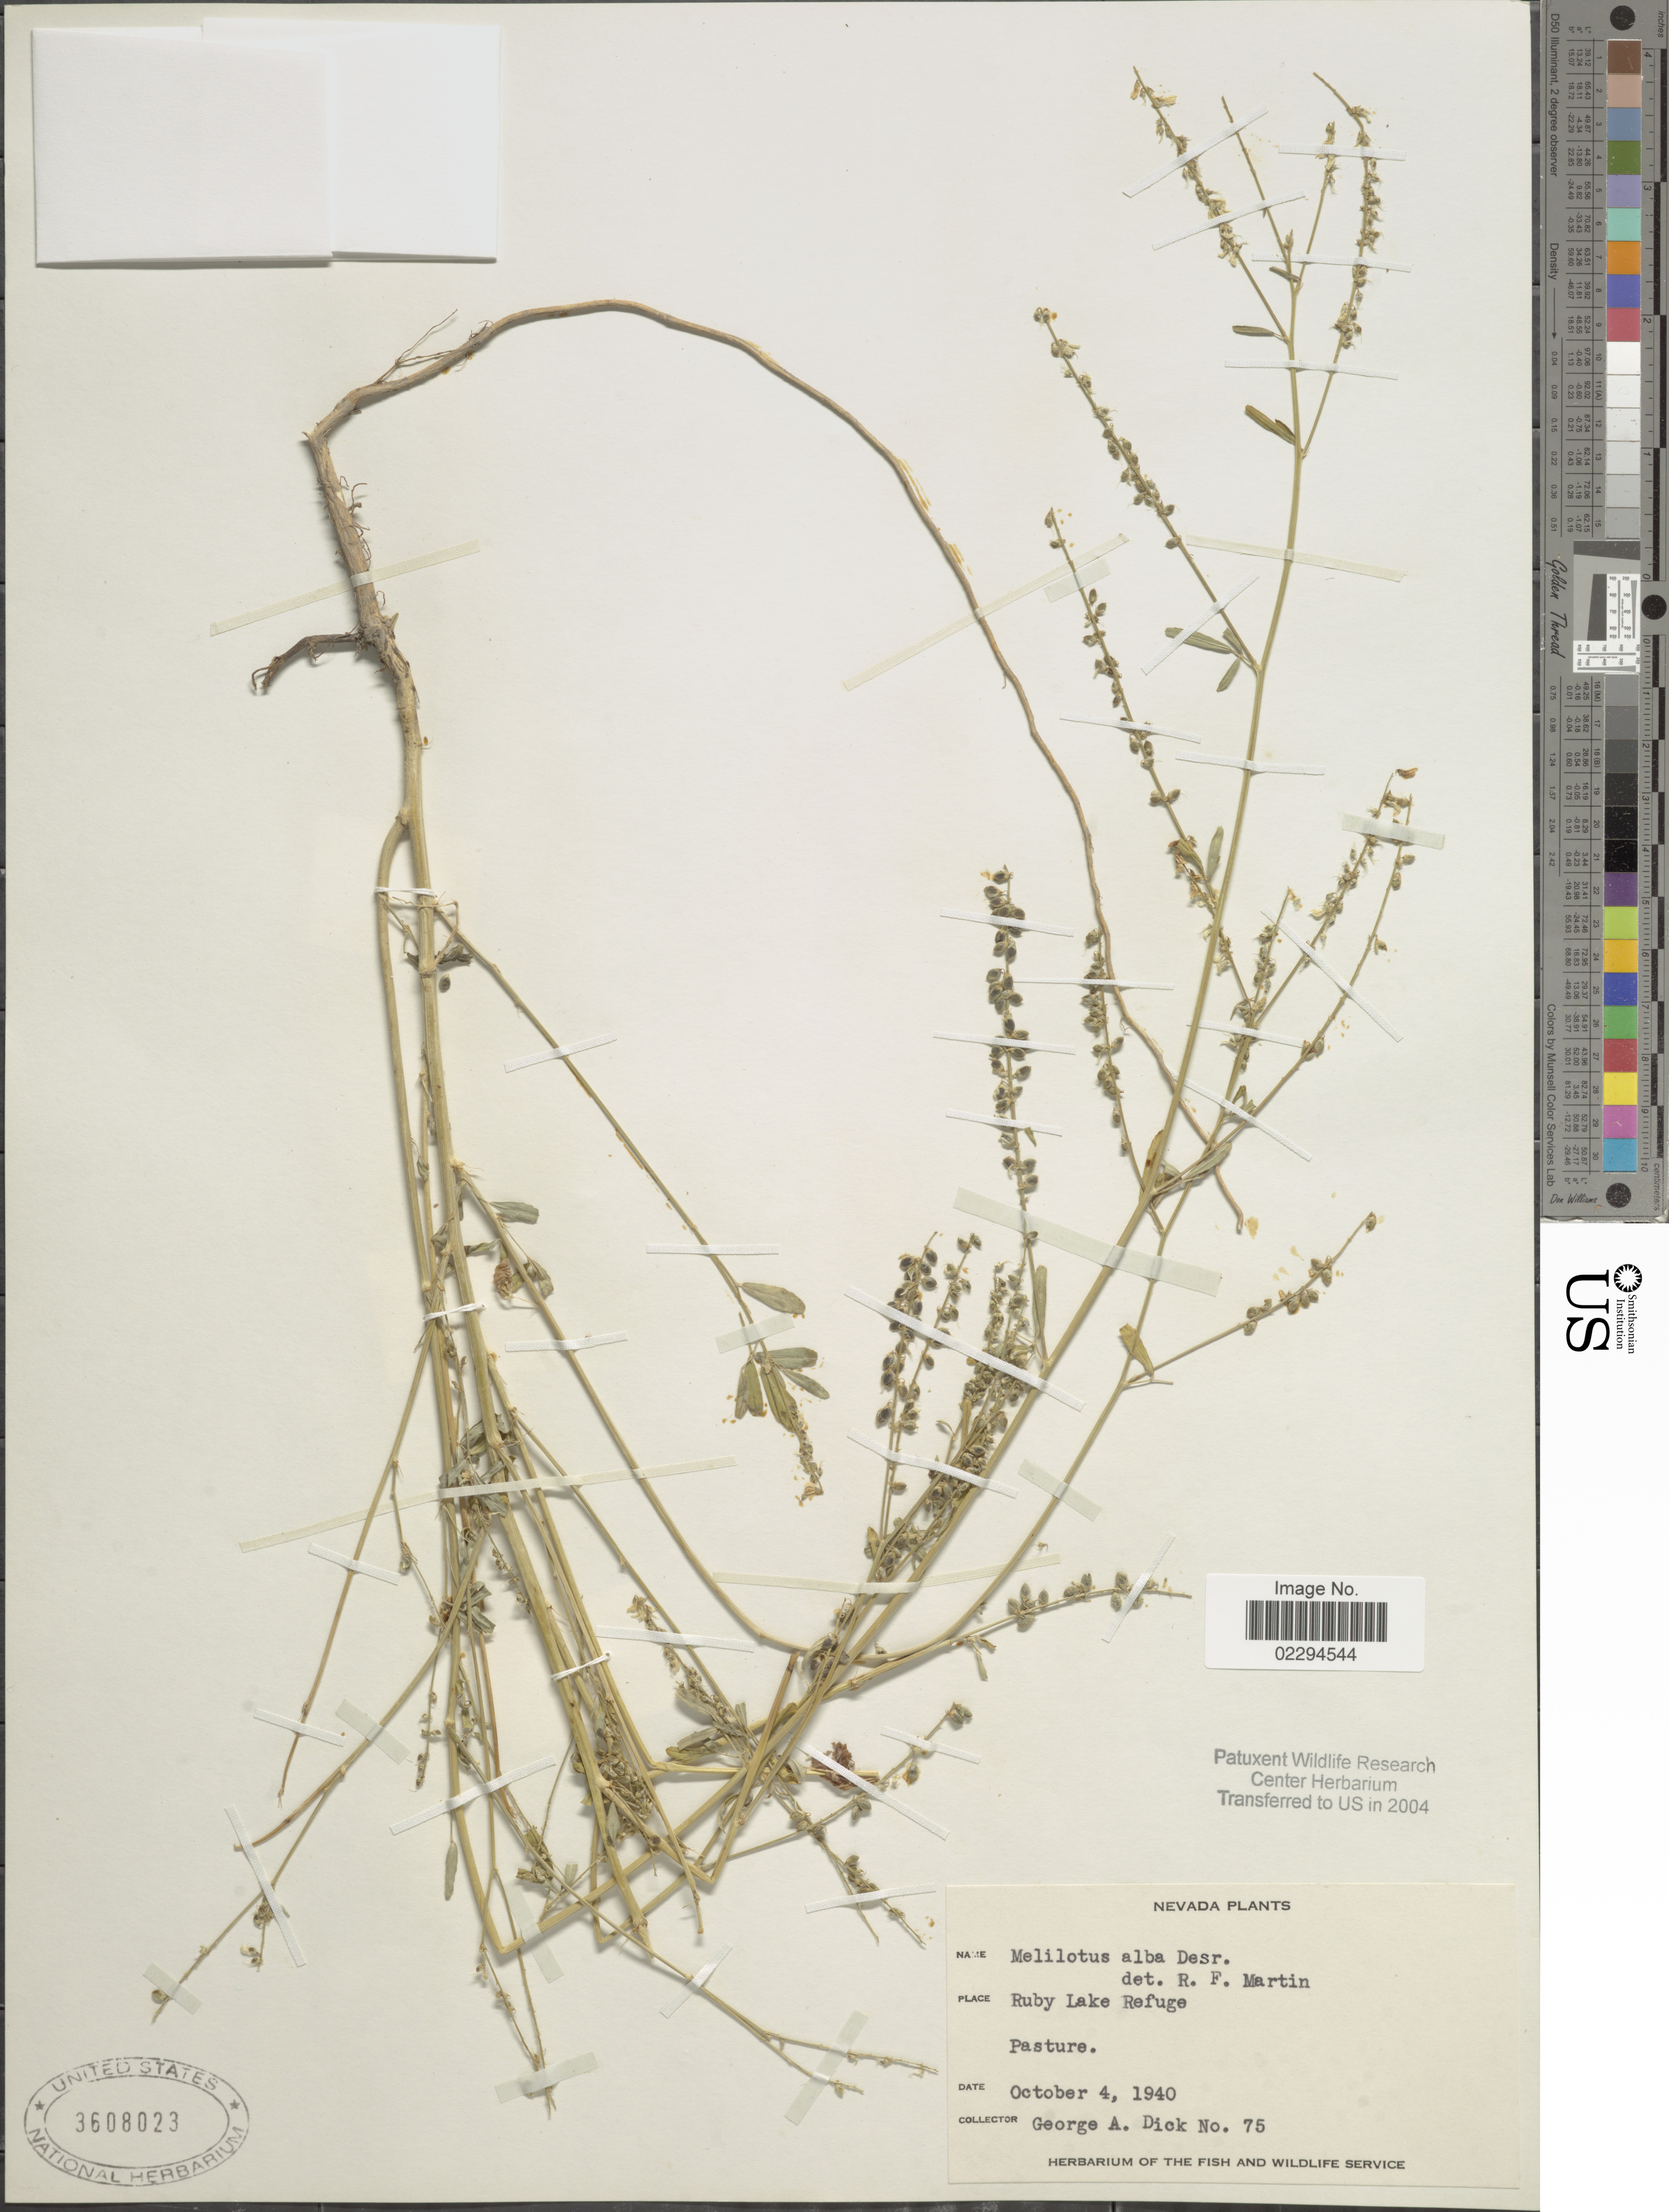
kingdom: Plantae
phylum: Tracheophyta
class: Magnoliopsida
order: Fabales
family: Fabaceae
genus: Melilotus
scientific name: Melilotus albus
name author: Medik.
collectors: G. Dick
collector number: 75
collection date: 1940-10-04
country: United States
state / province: Nevada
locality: Ruby Lake Refuge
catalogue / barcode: US 3608023